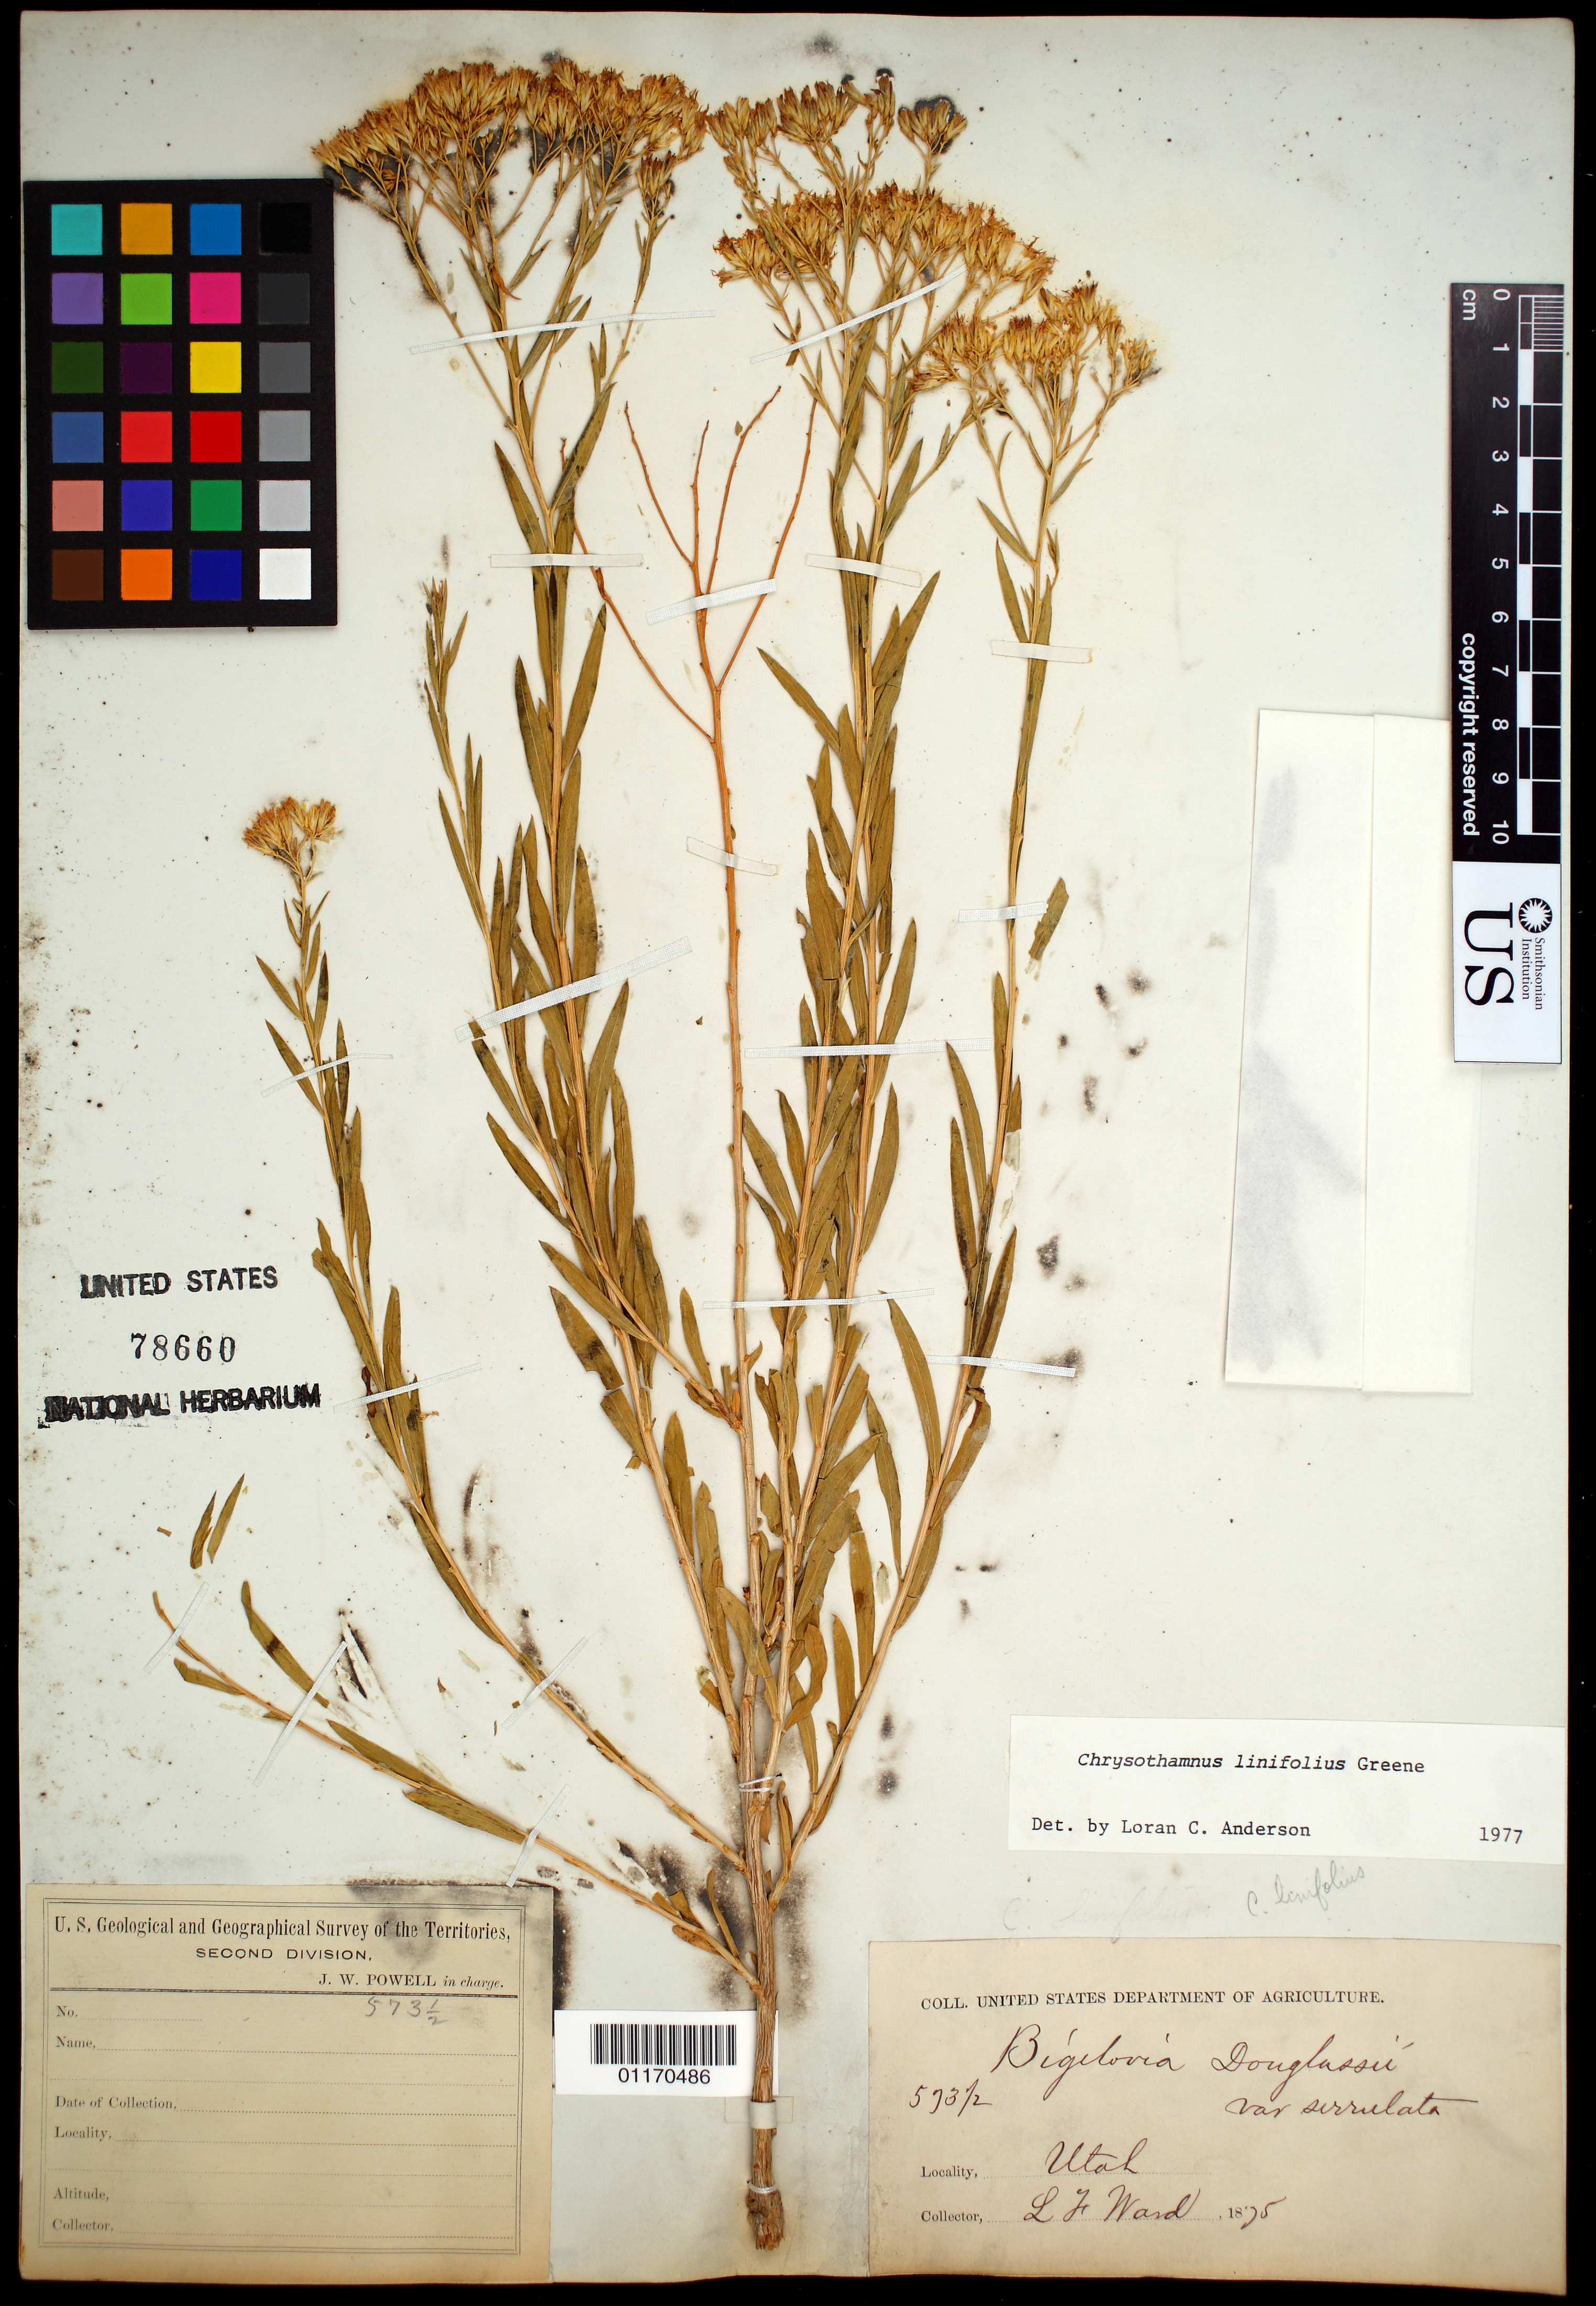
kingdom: Plantae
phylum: Tracheophyta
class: Magnoliopsida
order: Asterales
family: Asteraceae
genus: Lorandersonia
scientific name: Lorandersonia linifolia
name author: (S.W. Greene) et al.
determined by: Urbatsch, Lowell E., Curator (LSU), Louisiana State University (UNITED STATES)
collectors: L. F. Ward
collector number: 573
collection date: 1875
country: United States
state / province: Utah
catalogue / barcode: US 78660